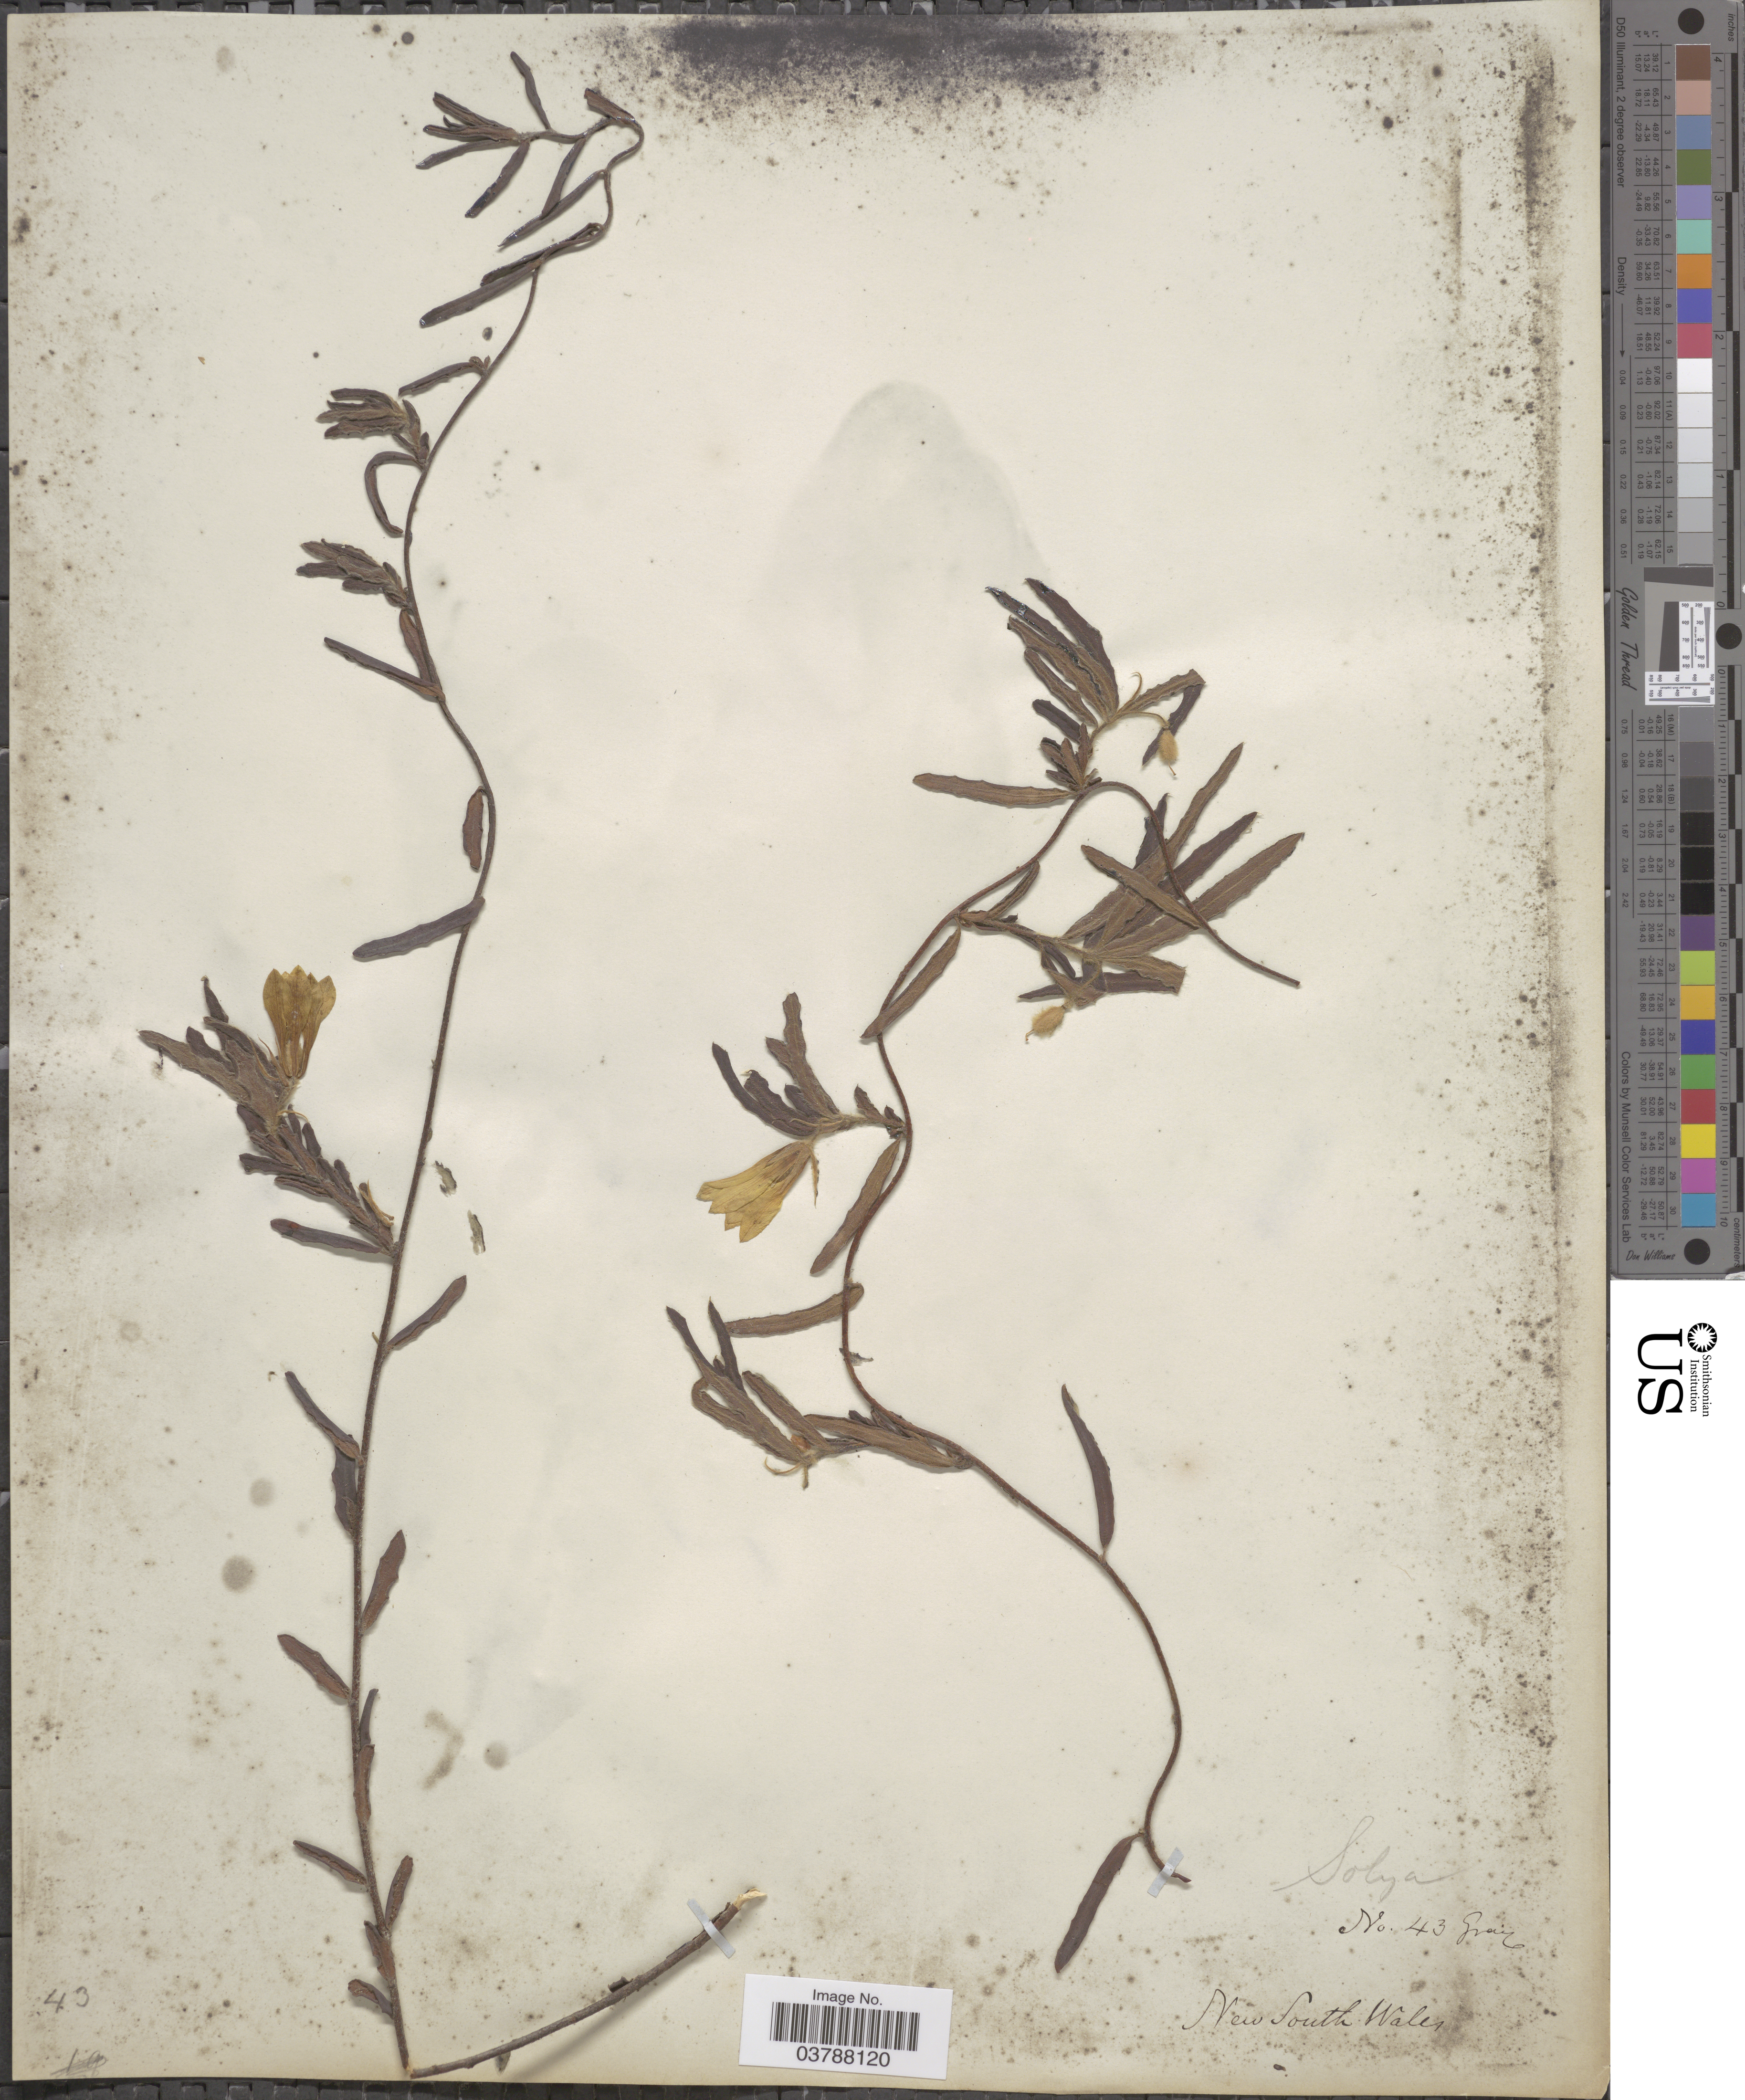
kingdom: Plantae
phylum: Tracheophyta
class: Magnoliopsida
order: Apiales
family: Pittosporaceae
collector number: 43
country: Australia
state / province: New South Wales